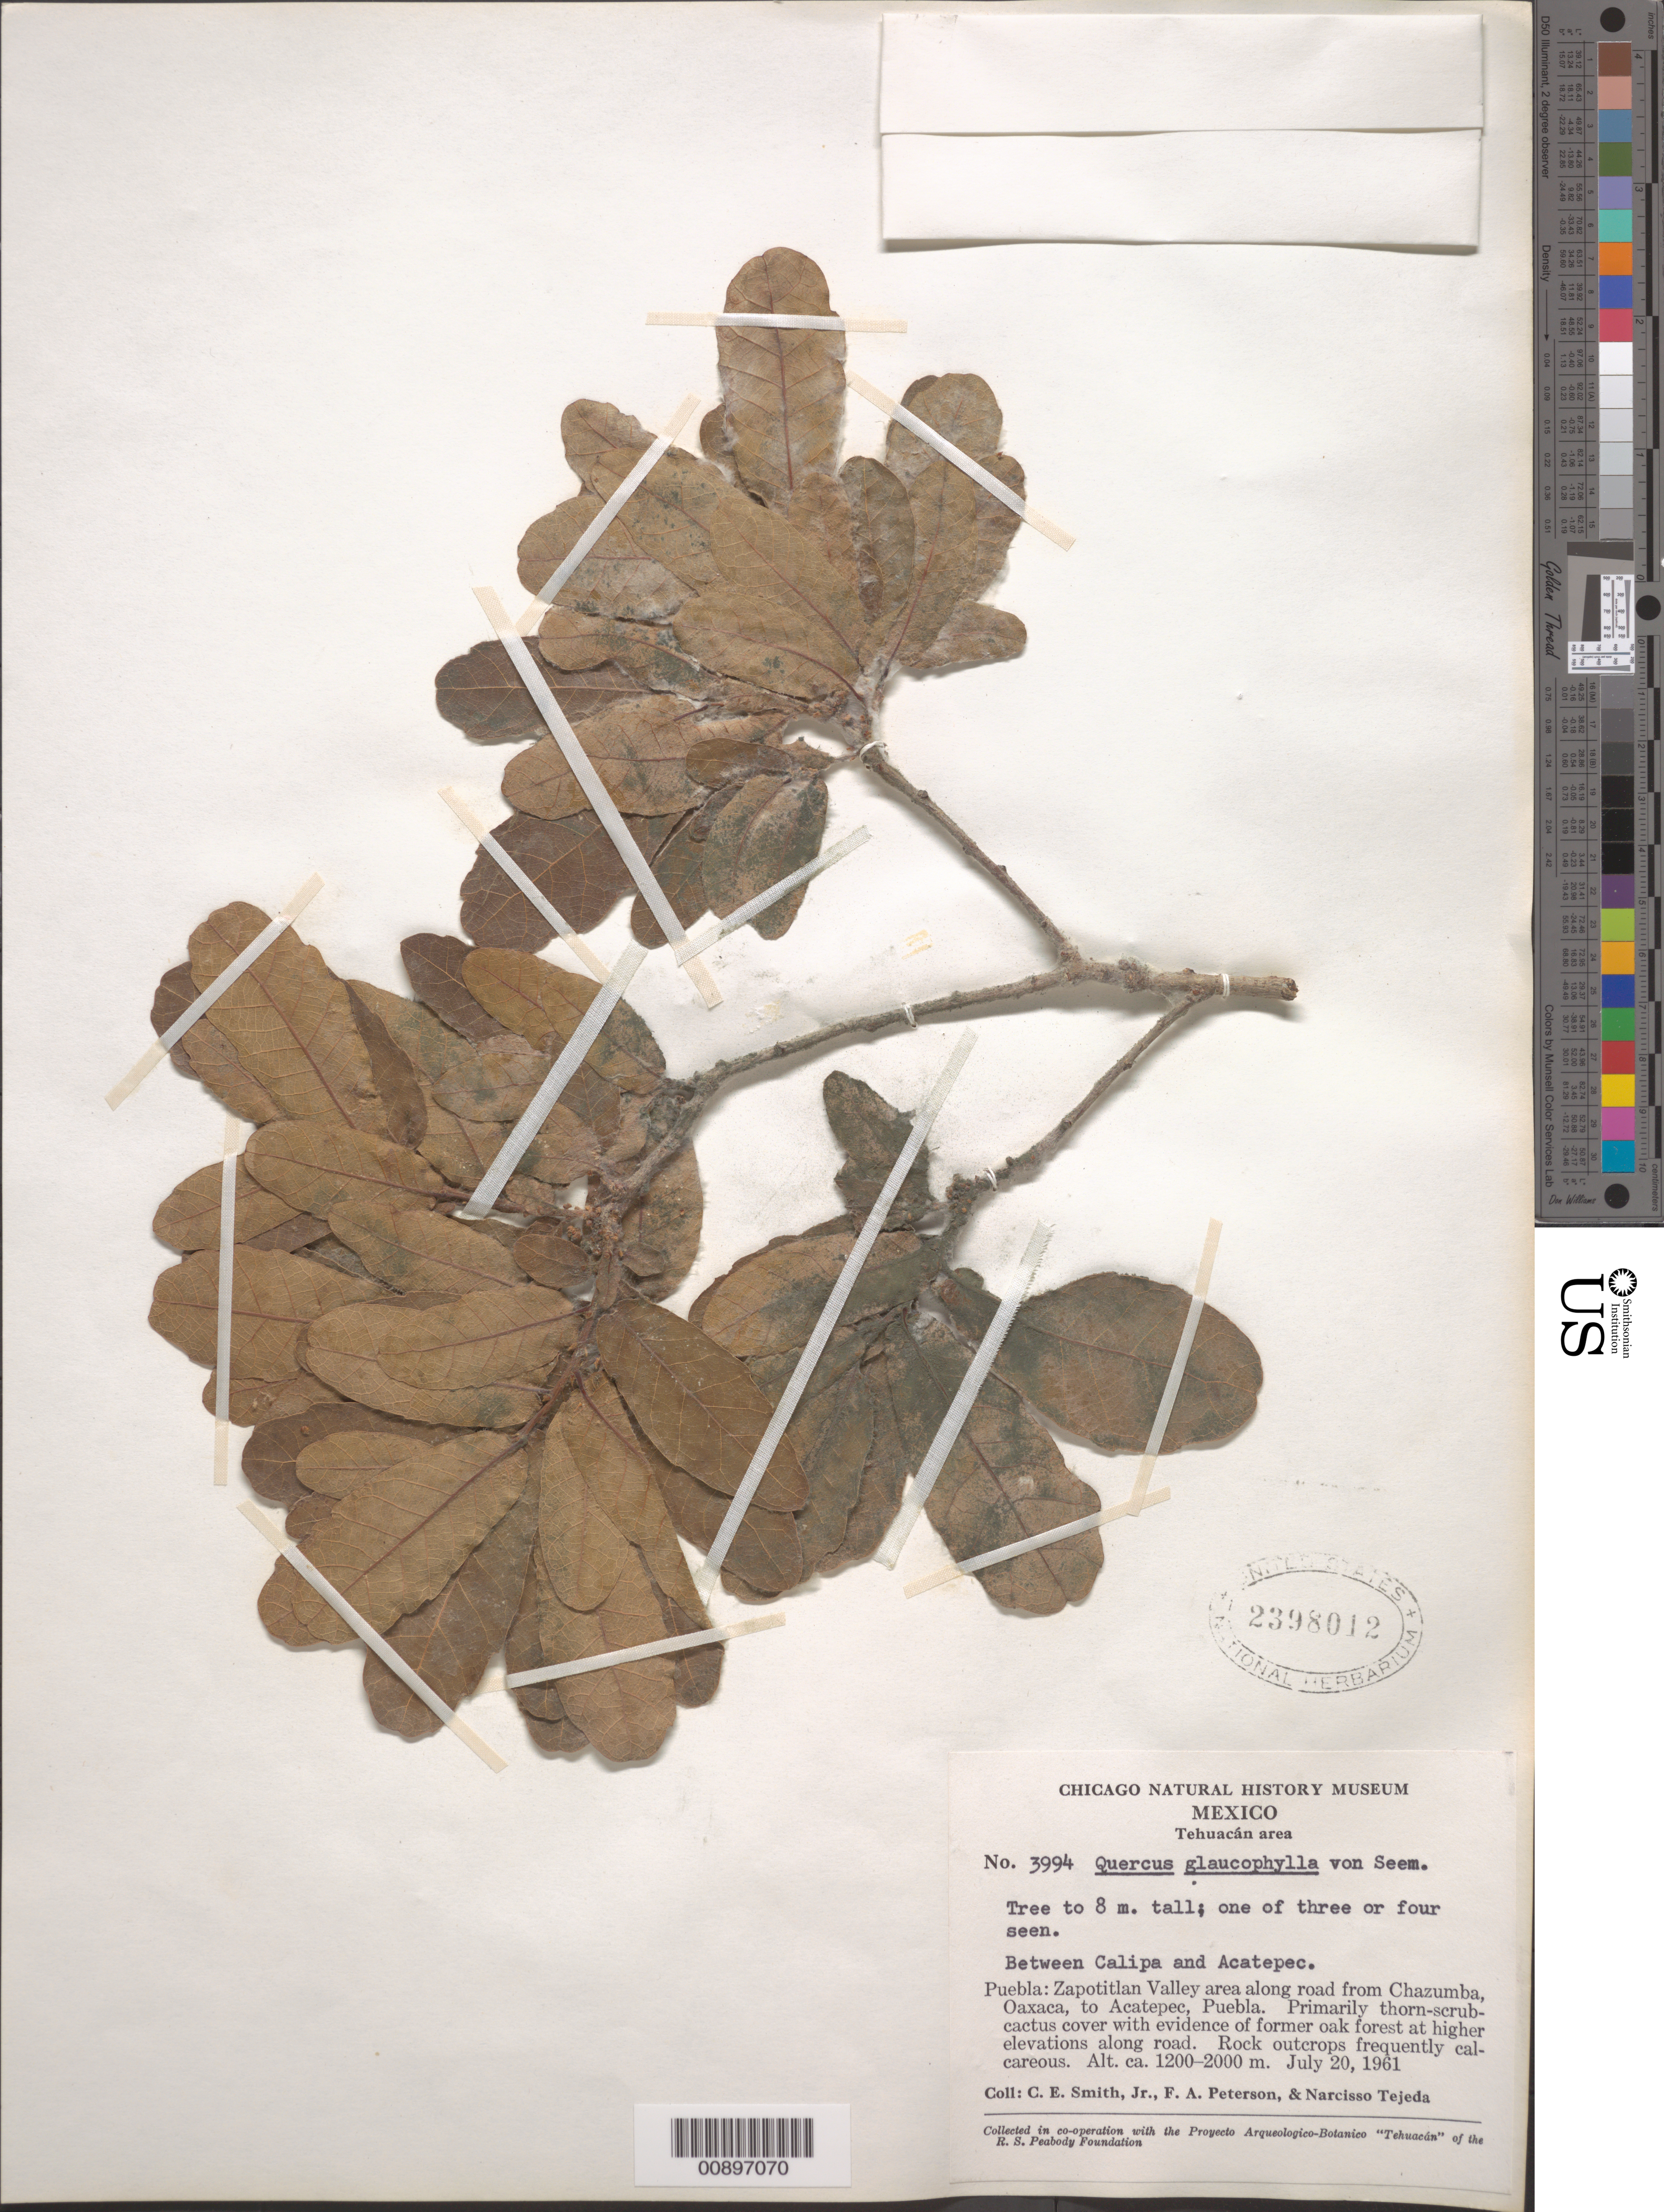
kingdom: Plantae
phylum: Tracheophyta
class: Magnoliopsida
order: Fagales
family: Fagaceae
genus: Quercus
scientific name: Quercus glaucophylla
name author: Seemen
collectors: C. E. Smith Jr., F. A. Peterson & N. Tejeda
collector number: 3994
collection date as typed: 20 Jul 1961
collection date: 1961-07-20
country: Mexico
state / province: Puebla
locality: Puebla: Between Calipa and Acatepec. Zapotitlán Valley area along road from Chazumba, Oaxaca, to Acatepec, Puebla.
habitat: Primarily thorn-scrub-cactus cover with evidence of former oak forest at higher elevations along road. Rock outcrops ..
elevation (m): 2000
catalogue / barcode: US 2398012